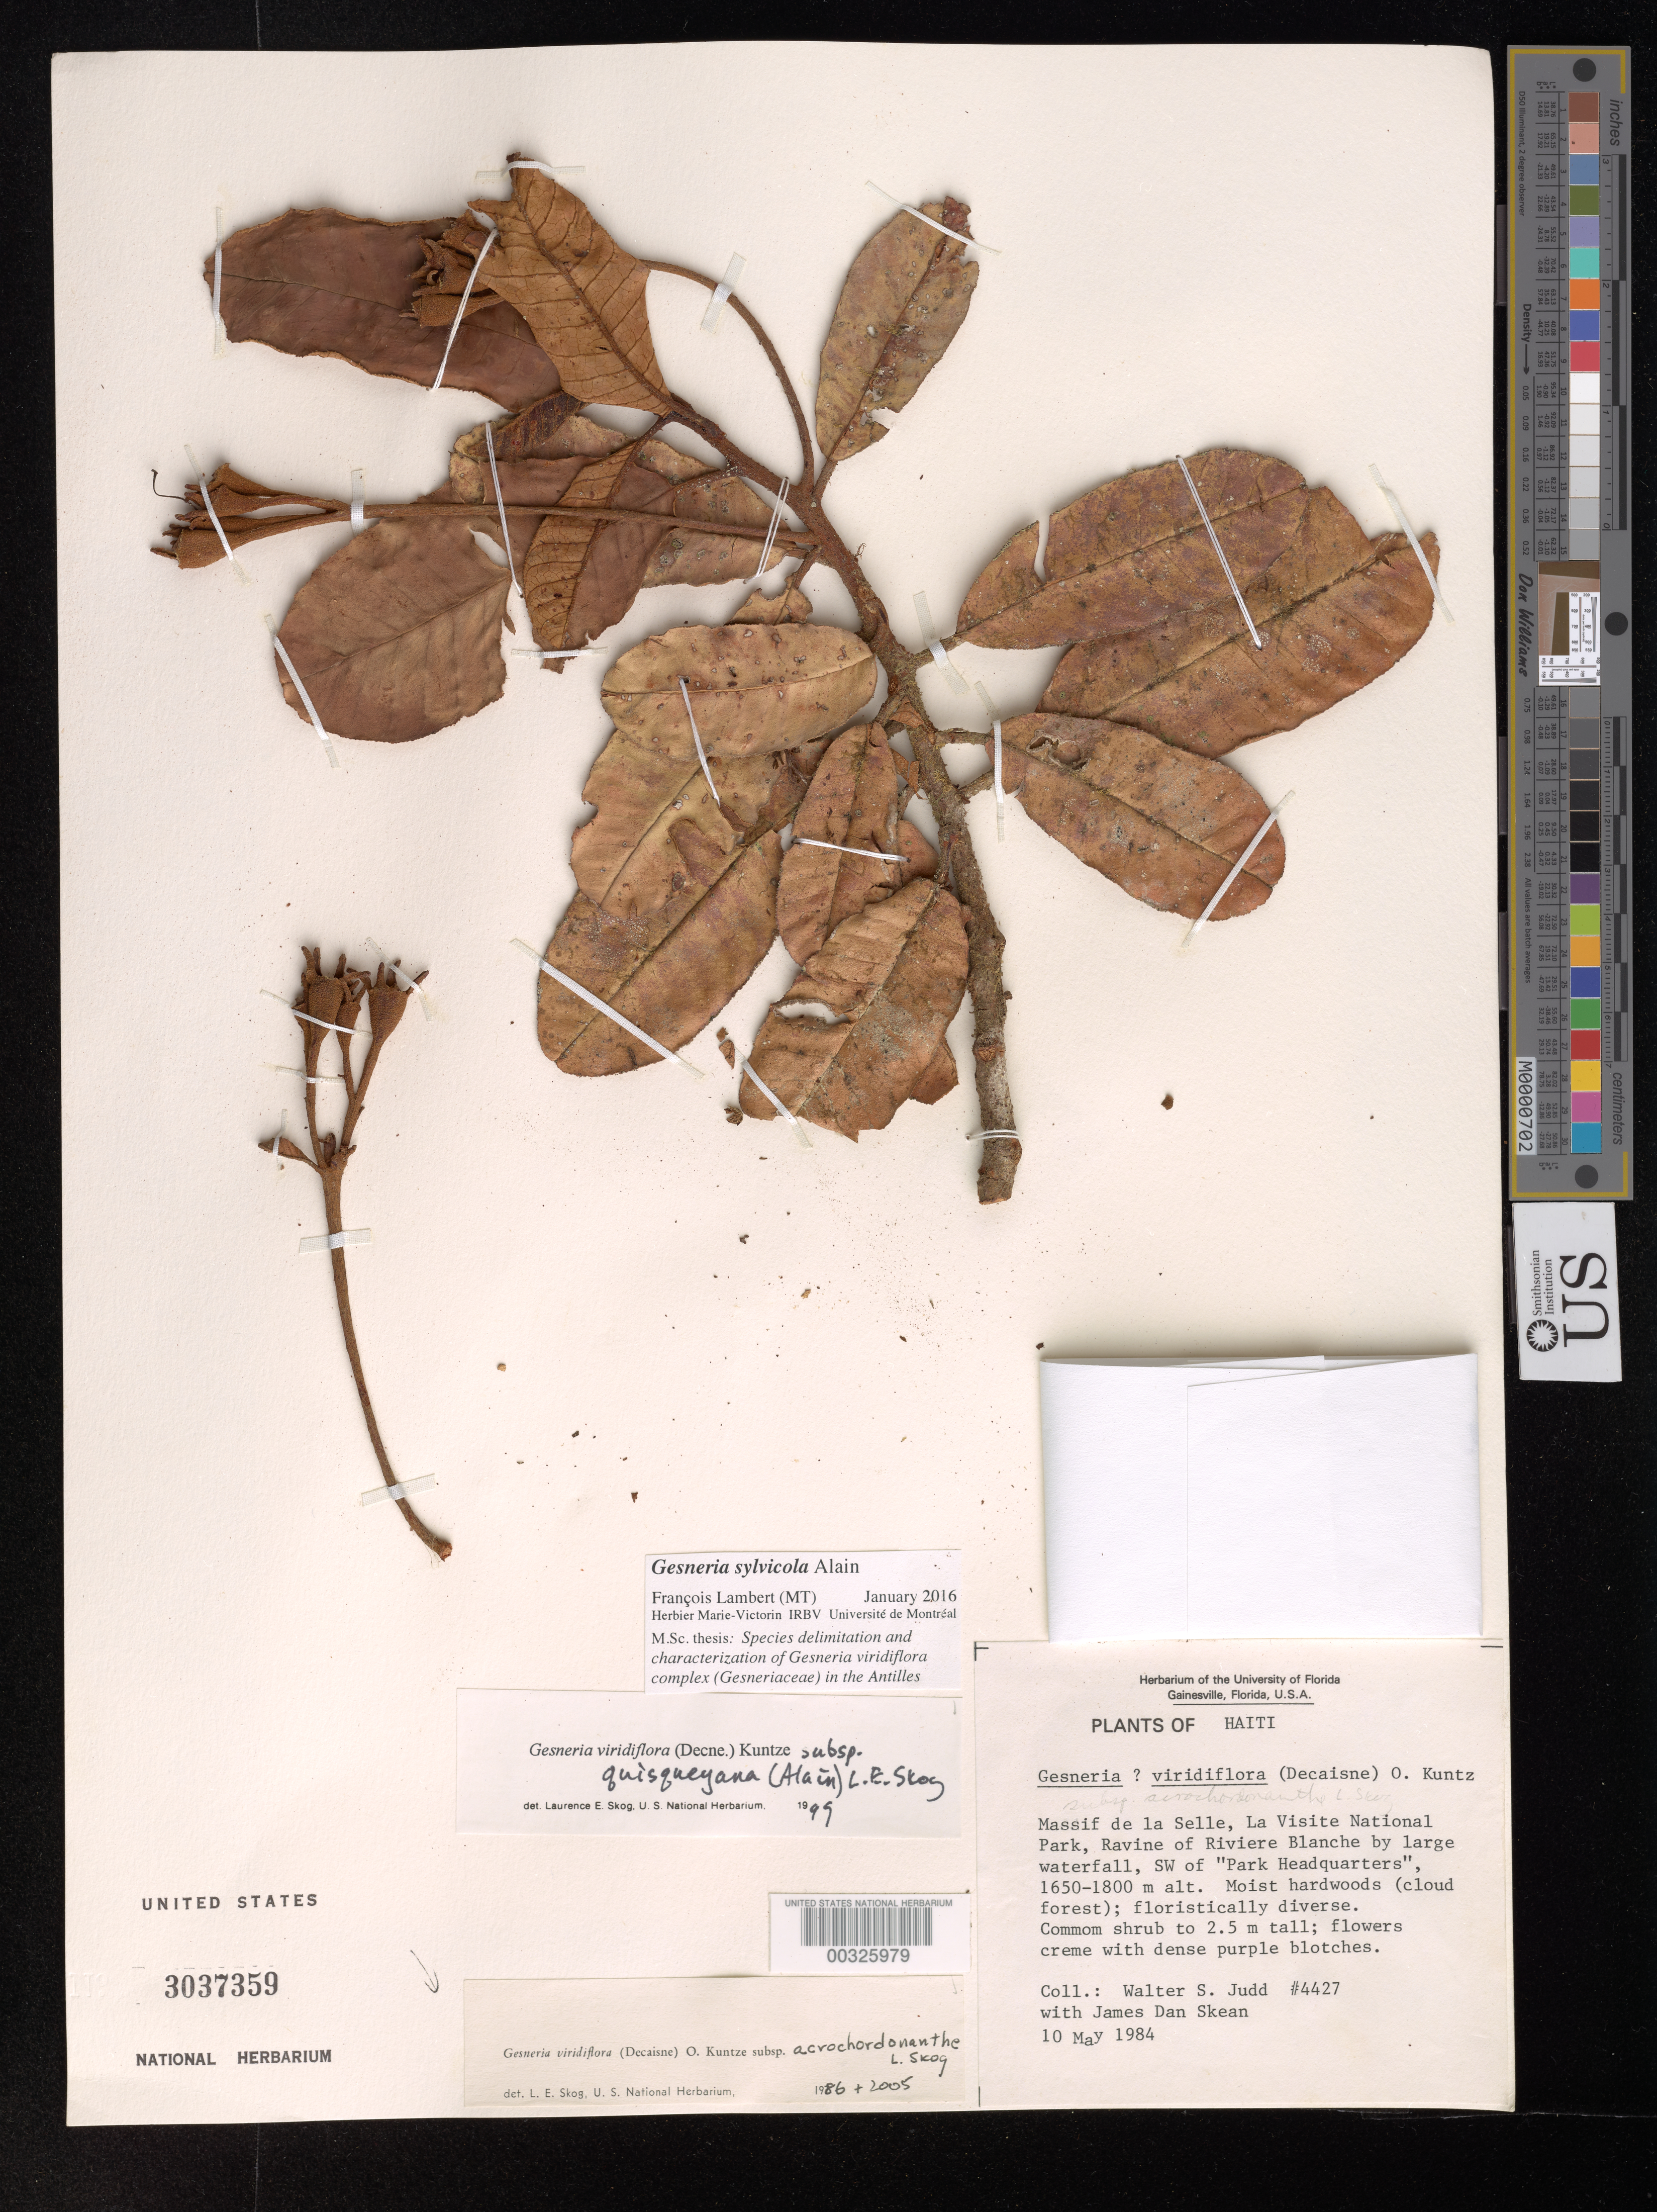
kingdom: Plantae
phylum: Tracheophyta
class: Magnoliopsida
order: Lamiales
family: Gesneriaceae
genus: Gesneria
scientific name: Gesneria sylvicola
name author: Alain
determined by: Lambert, Francois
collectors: W. S. Judd & J. Skean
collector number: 4427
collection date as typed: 10 May 1984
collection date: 1984-05-10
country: Haiti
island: Hispaniola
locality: Massif de la Selle, La Visite National Park, ravine of Riviere Blanche by large waterfall, SW of "Park Headquarters"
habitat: Moist hardwoods (cloud forest), floristically diverse, by large waterfall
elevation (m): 1650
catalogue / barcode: US 3037359